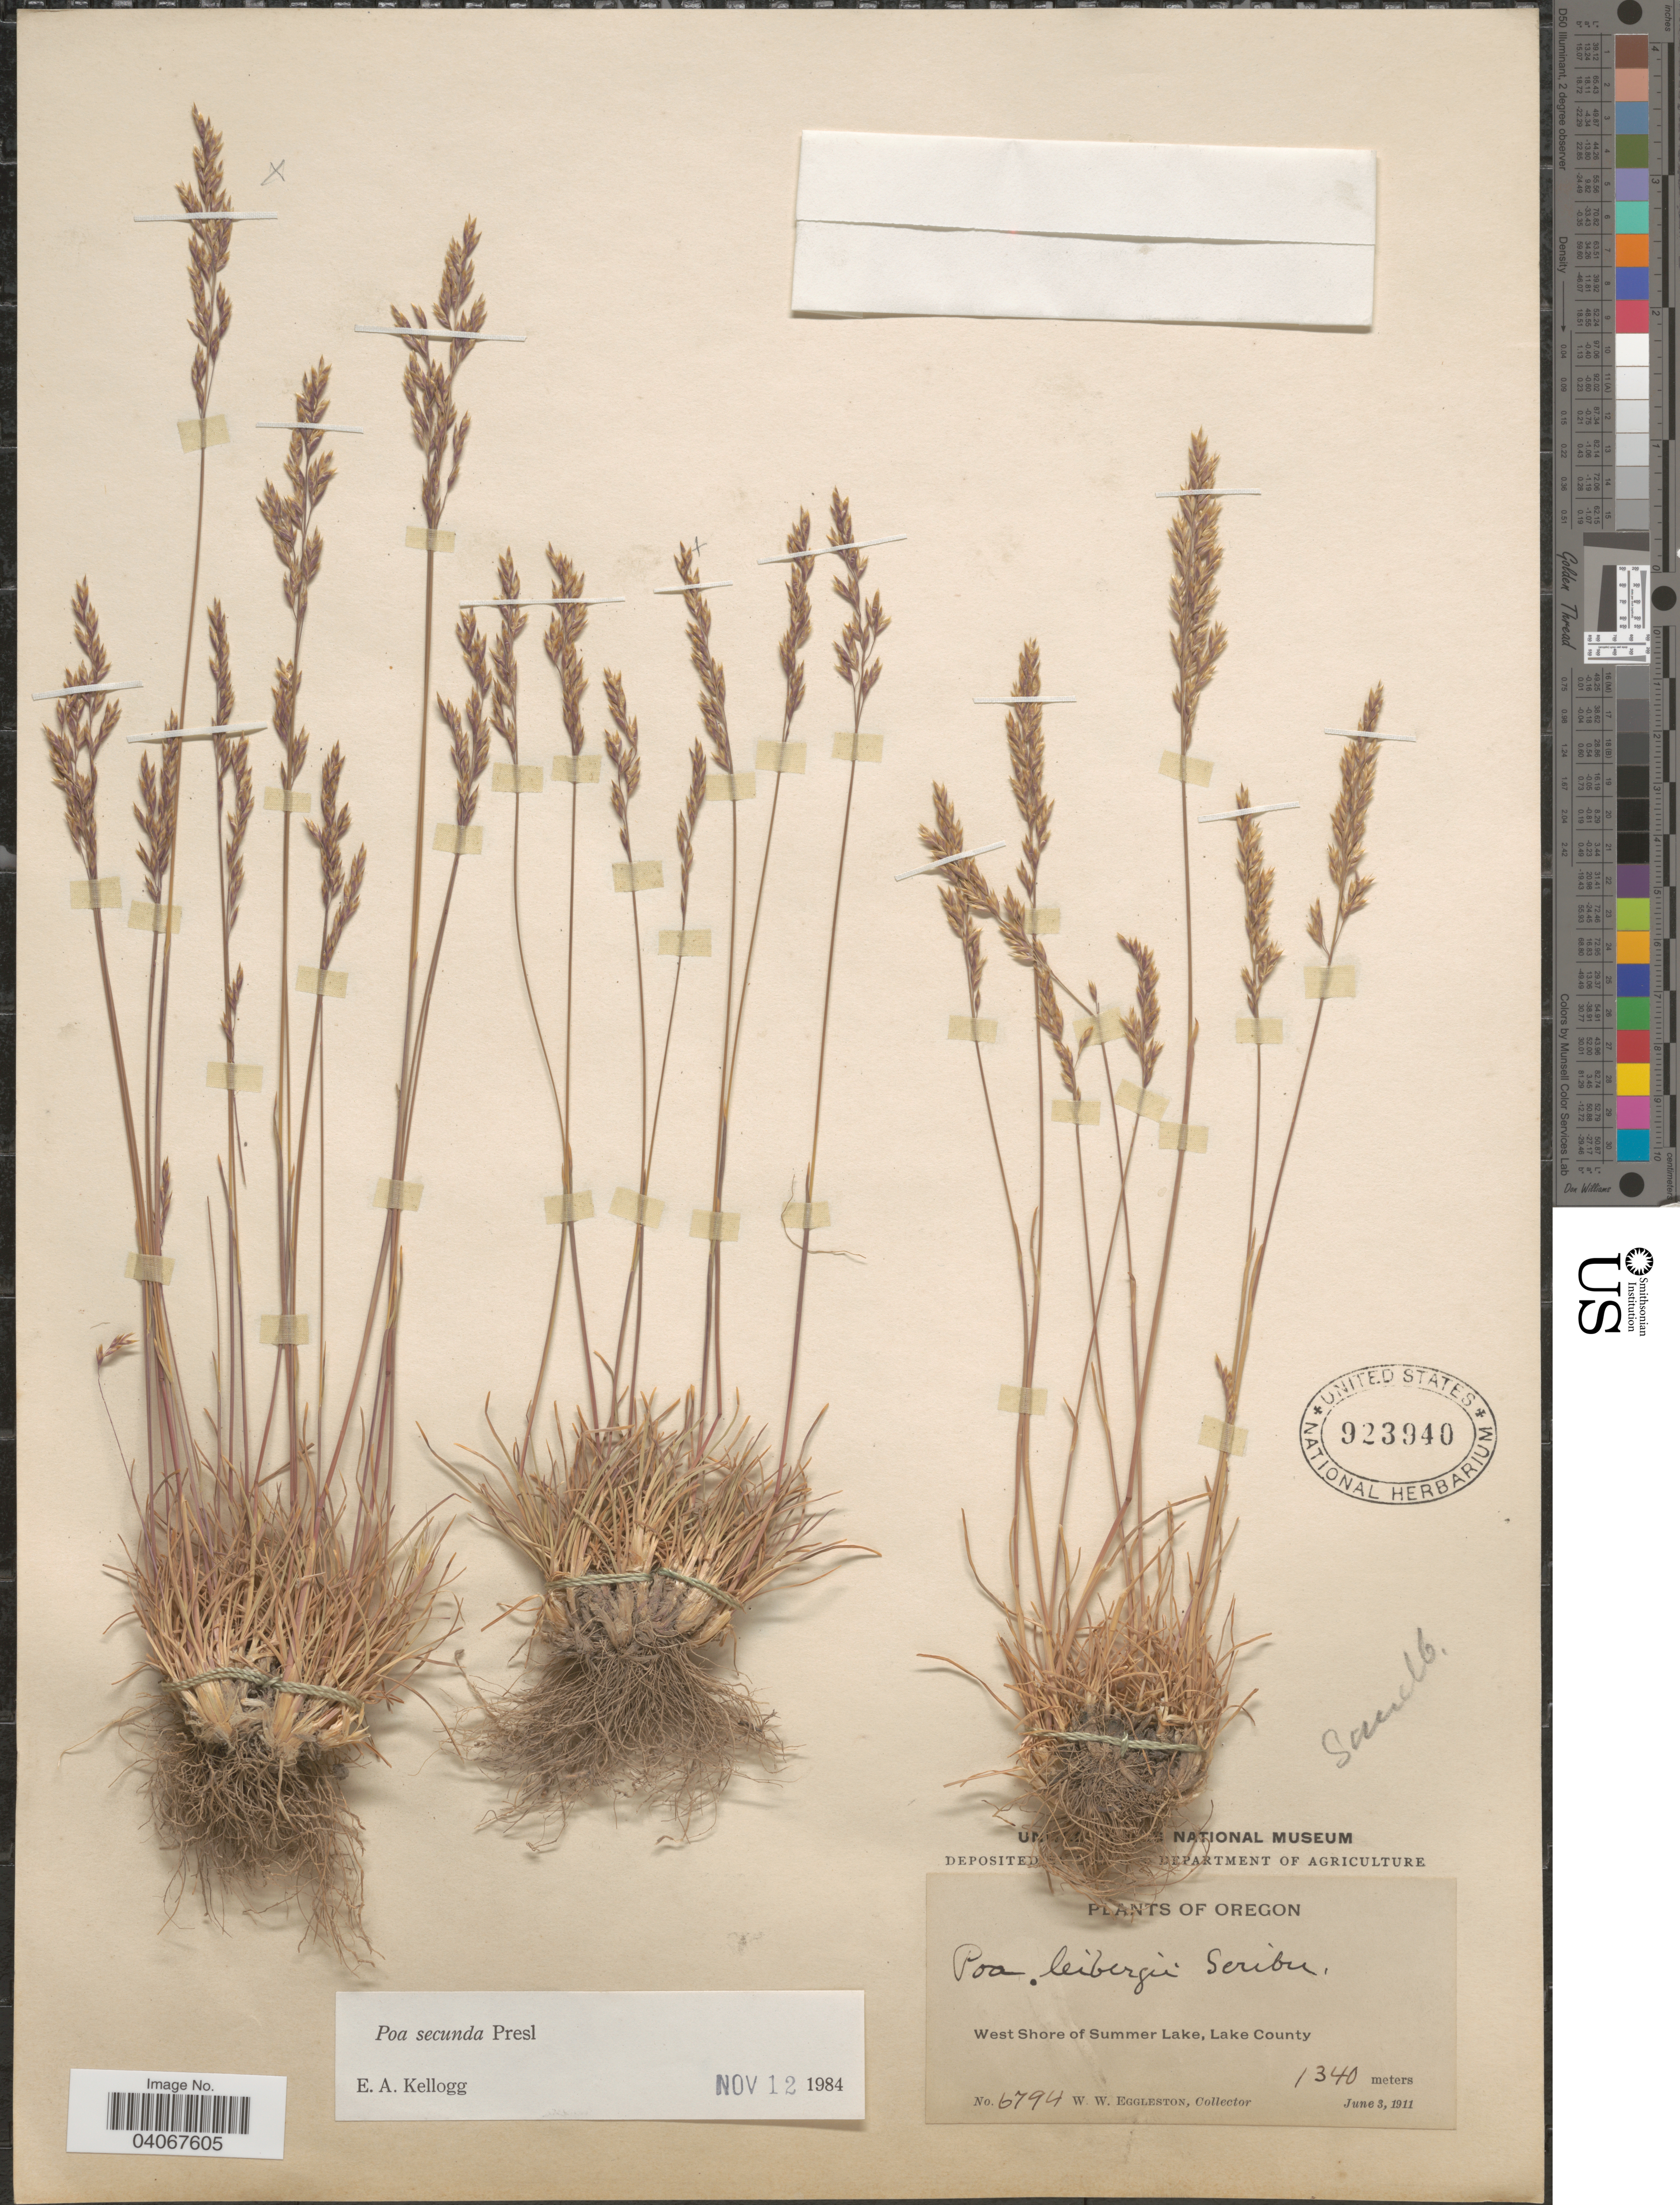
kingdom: Plantae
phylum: Tracheophyta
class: Liliopsida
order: Poales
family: Poaceae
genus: Poa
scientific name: Poa secunda subsp. secunda var. secunda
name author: J. Presl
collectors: W. W. Eggleston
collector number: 6794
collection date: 1911-06-03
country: United States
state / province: Oregon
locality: West Shore of Summer Lake, Lake County.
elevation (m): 1340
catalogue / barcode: US 923940